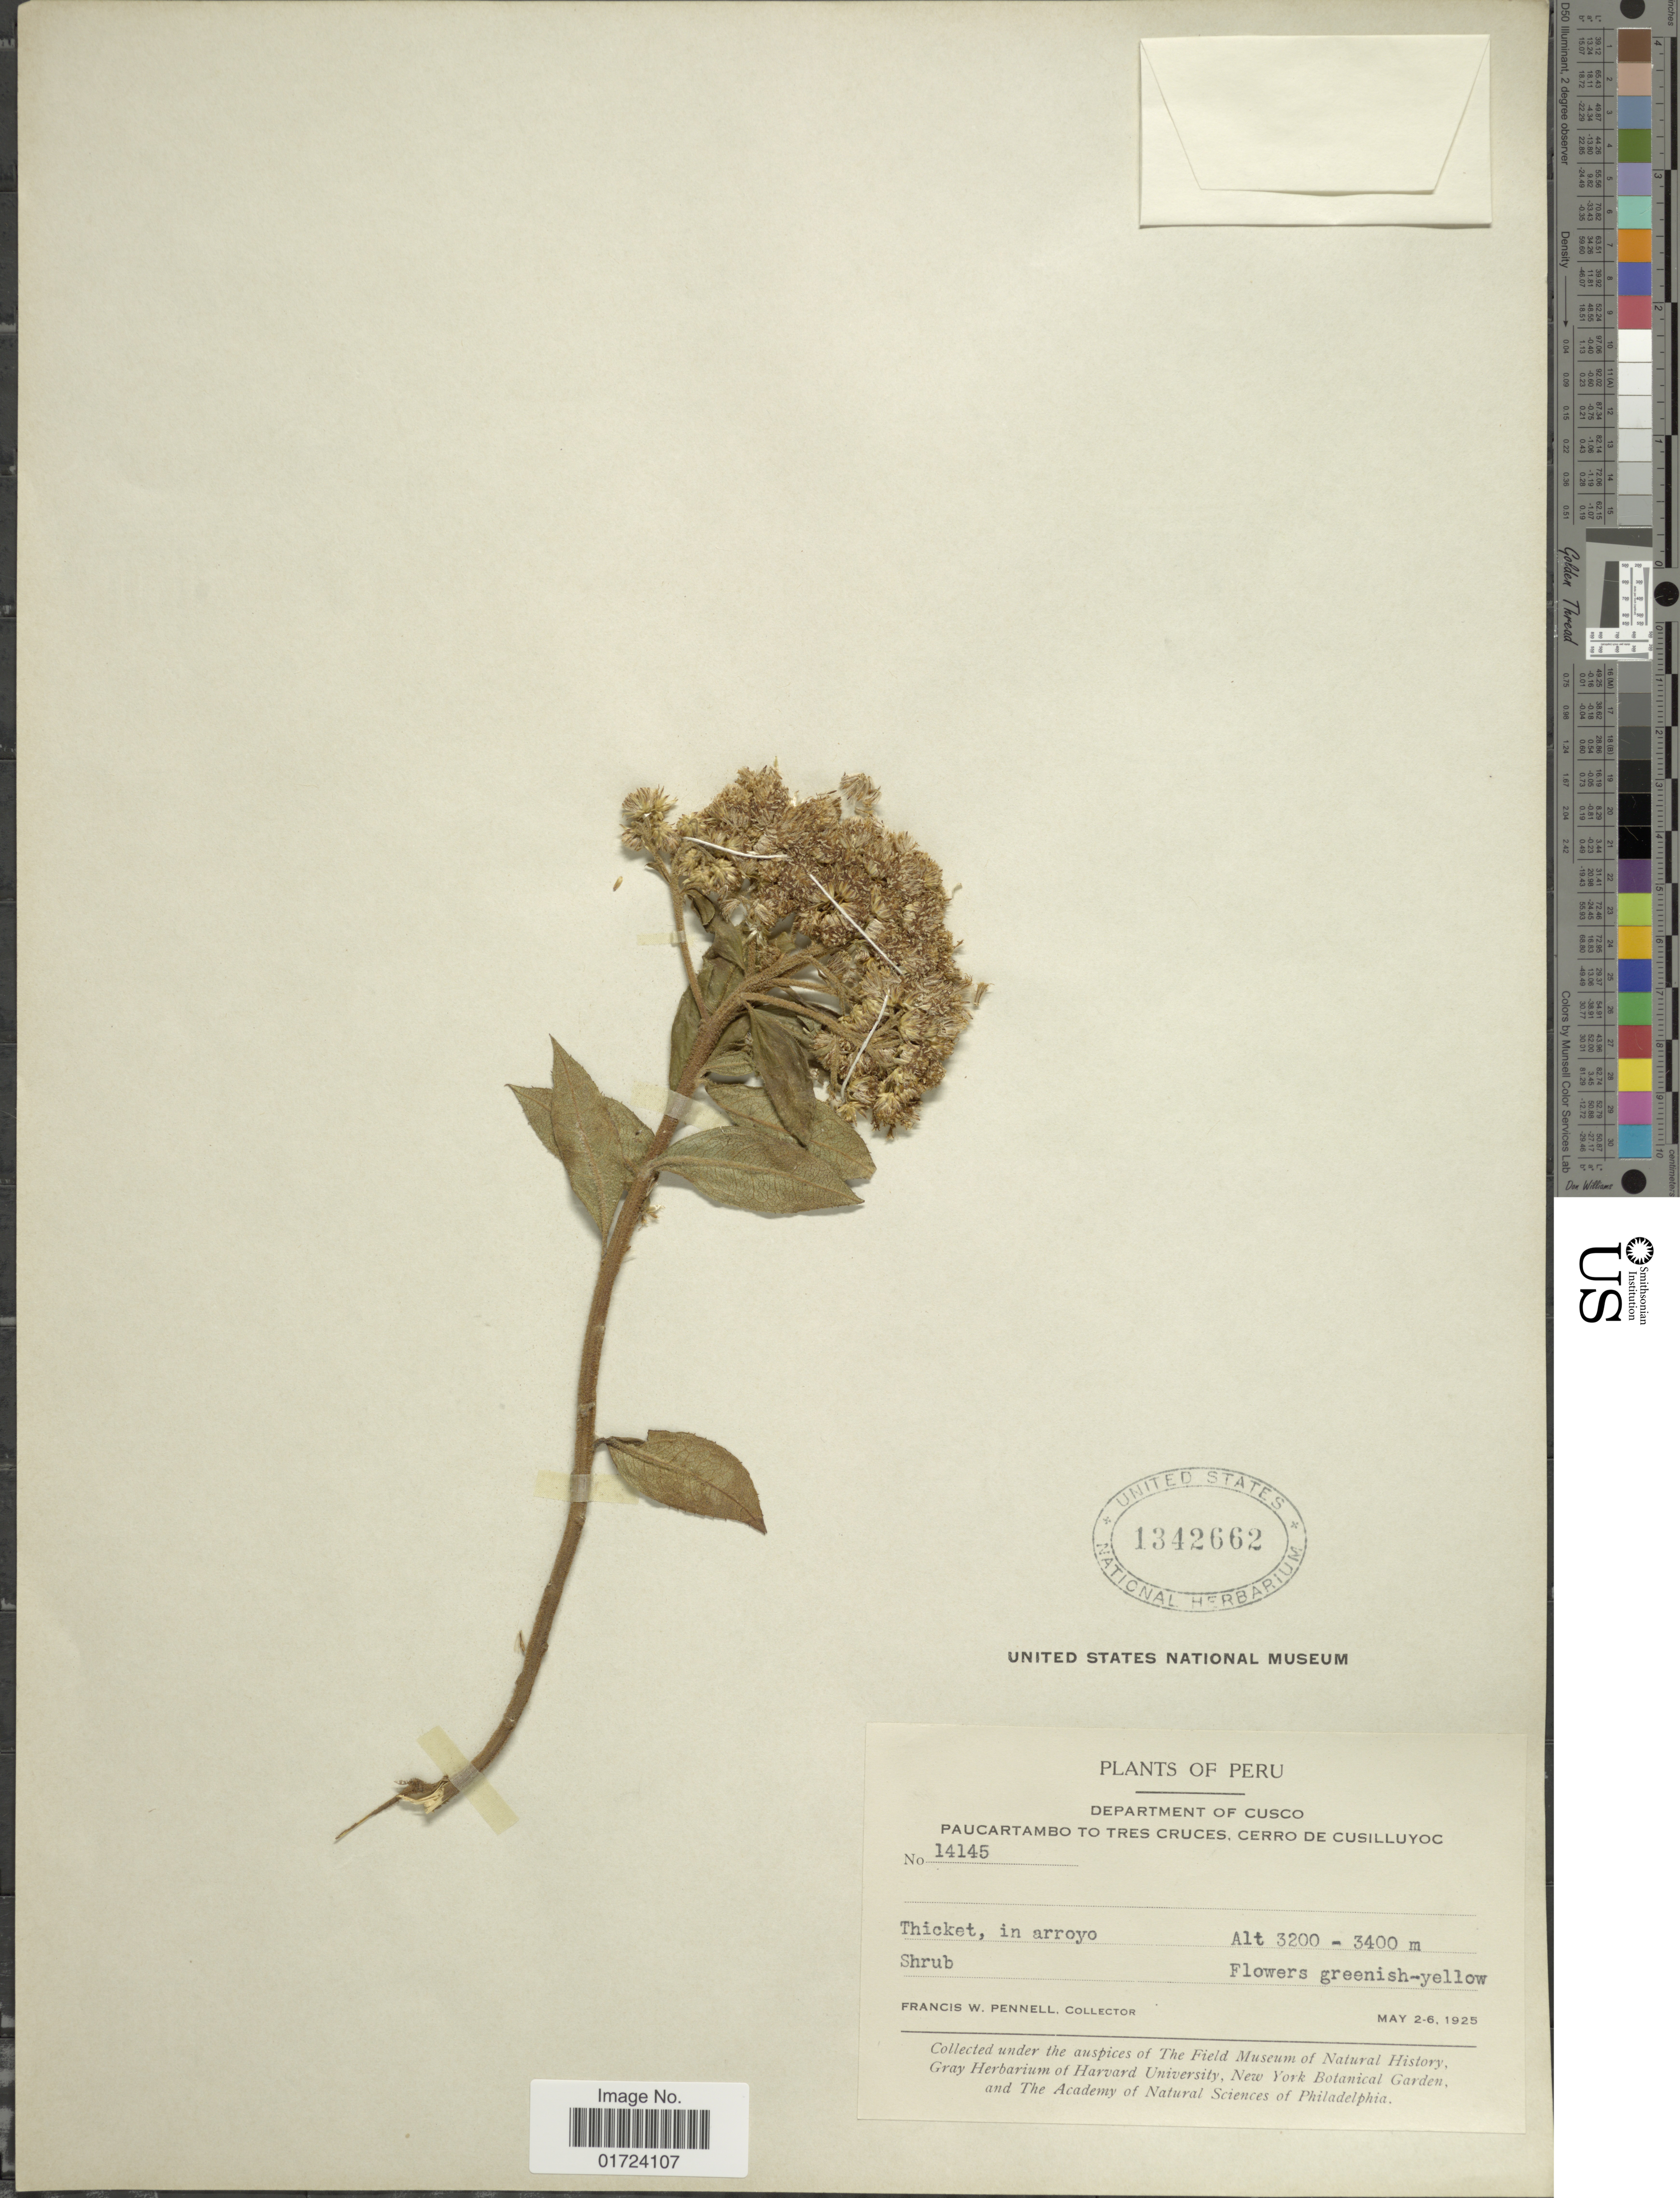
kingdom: Plantae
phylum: Tracheophyta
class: Magnoliopsida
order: Asterales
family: Asteraceae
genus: Baccharis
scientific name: Baccharis sp.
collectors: F. W. Pennell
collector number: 14145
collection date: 1925-05-02/1925-05-06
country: Peru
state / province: Cusco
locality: Department of Cusco. Paucartambo to Tres Cruces, Cerro de Cusilluyoc.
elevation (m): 3200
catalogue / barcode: US 1342662